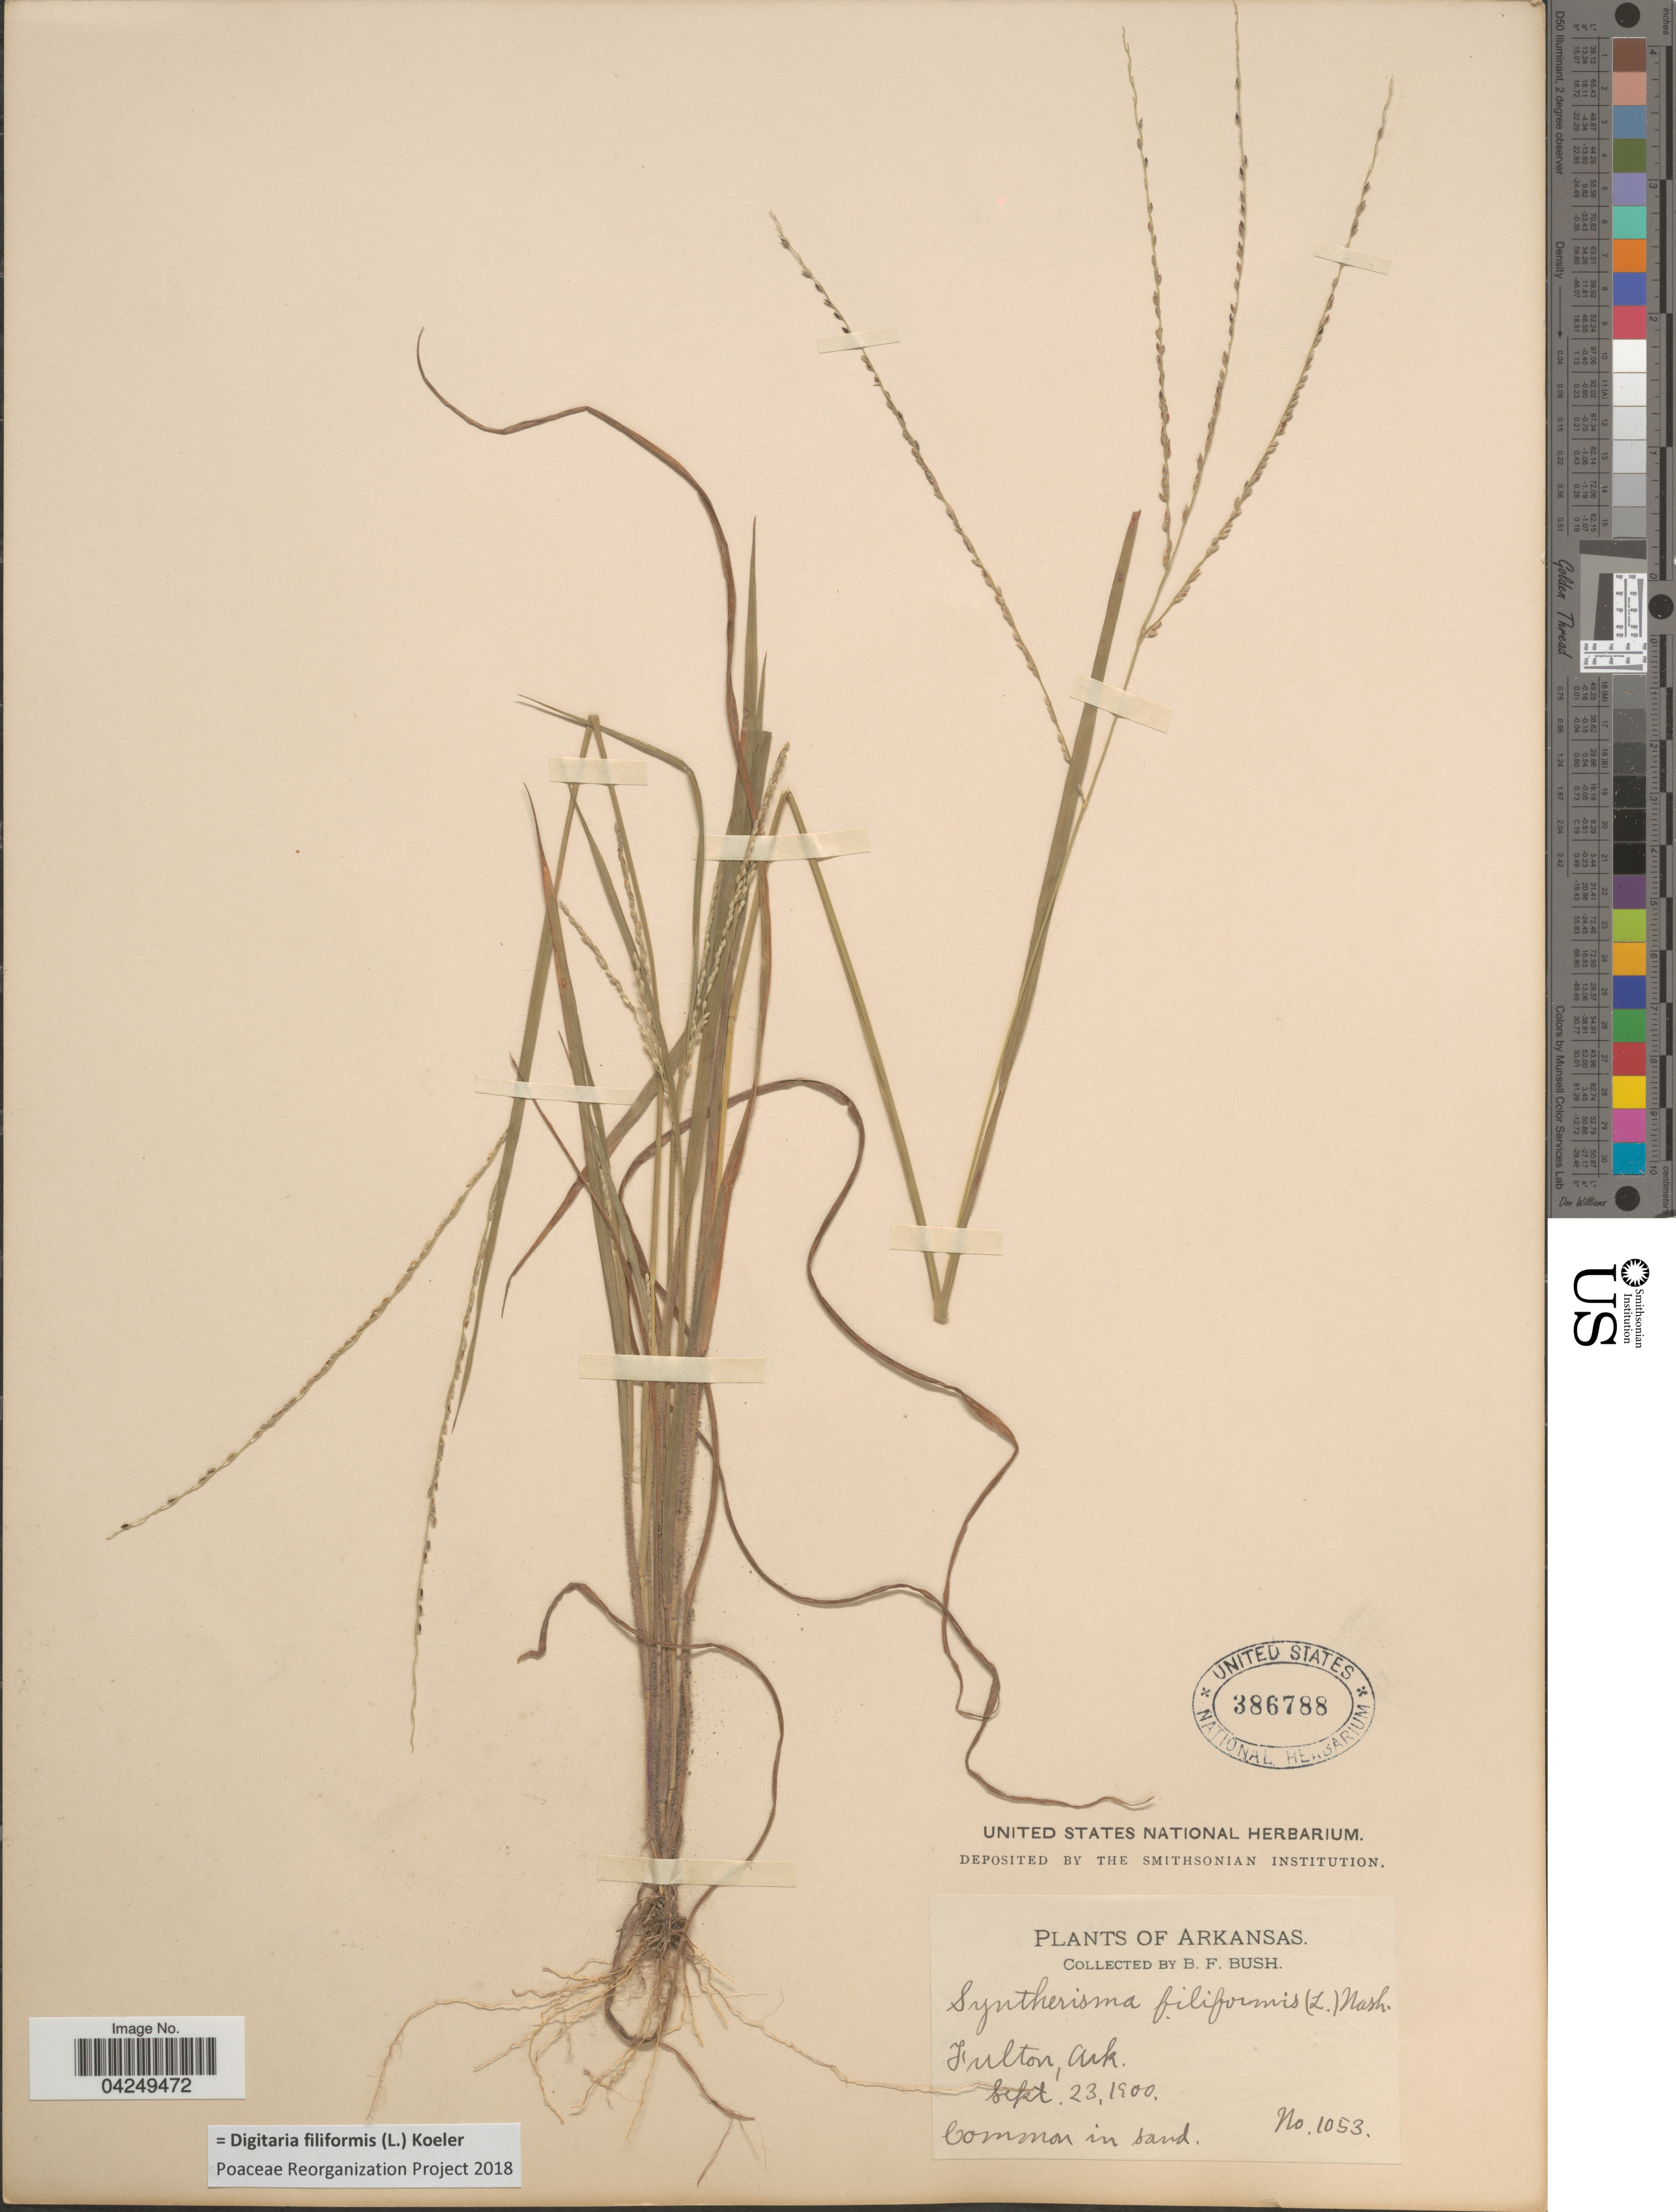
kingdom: Plantae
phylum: Tracheophyta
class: Liliopsida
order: Poales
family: Poaceae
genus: Digitaria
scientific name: Digitaria filiformis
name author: (L.) Koeler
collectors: B. F. Bush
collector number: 1053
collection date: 1900-09-23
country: United States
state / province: Arkansas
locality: Fulton. Common in sand.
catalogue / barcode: US 386788